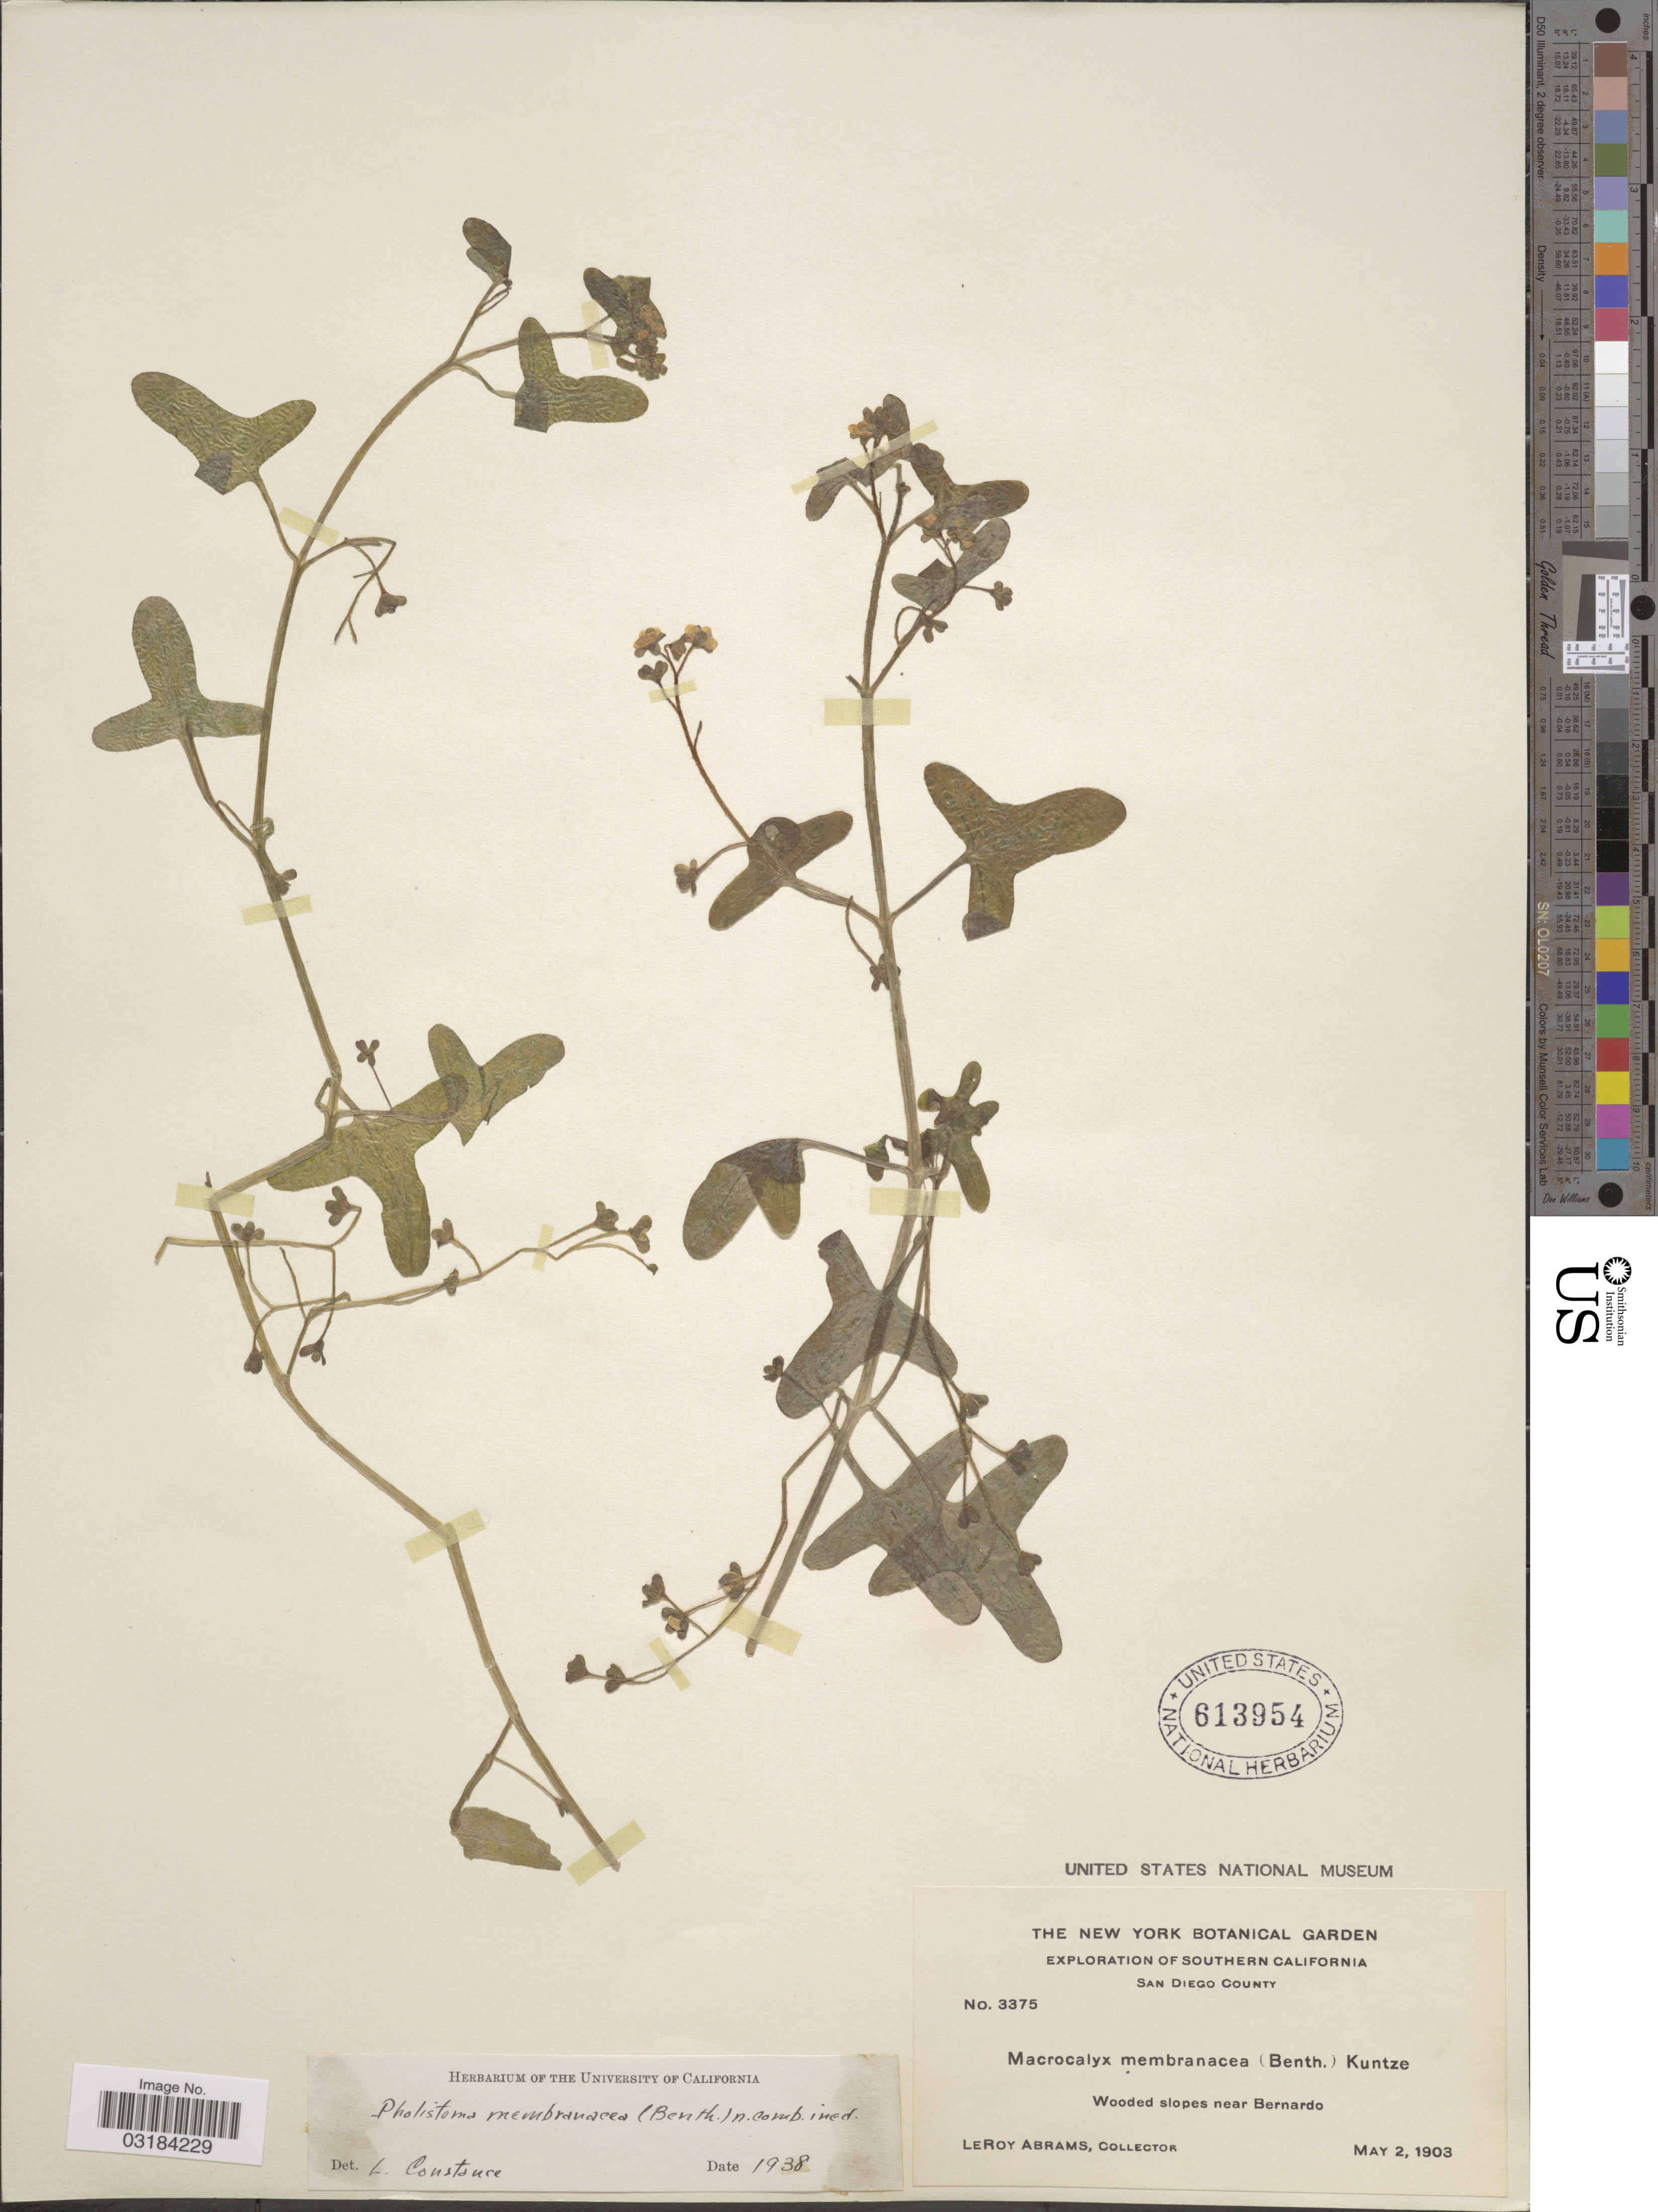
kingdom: Plantae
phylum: Tracheophyta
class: Magnoliopsida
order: Boraginales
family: Hydrophyllaceae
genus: Pholistoma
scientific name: Pholistoma membranaceum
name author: (Benth.) Constance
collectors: L. Abrams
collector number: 3375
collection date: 1903-05-02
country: United States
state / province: California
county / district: San Diego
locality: Southern California. San Diego County. Wooded slopes near Bernardo.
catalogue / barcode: US 613954